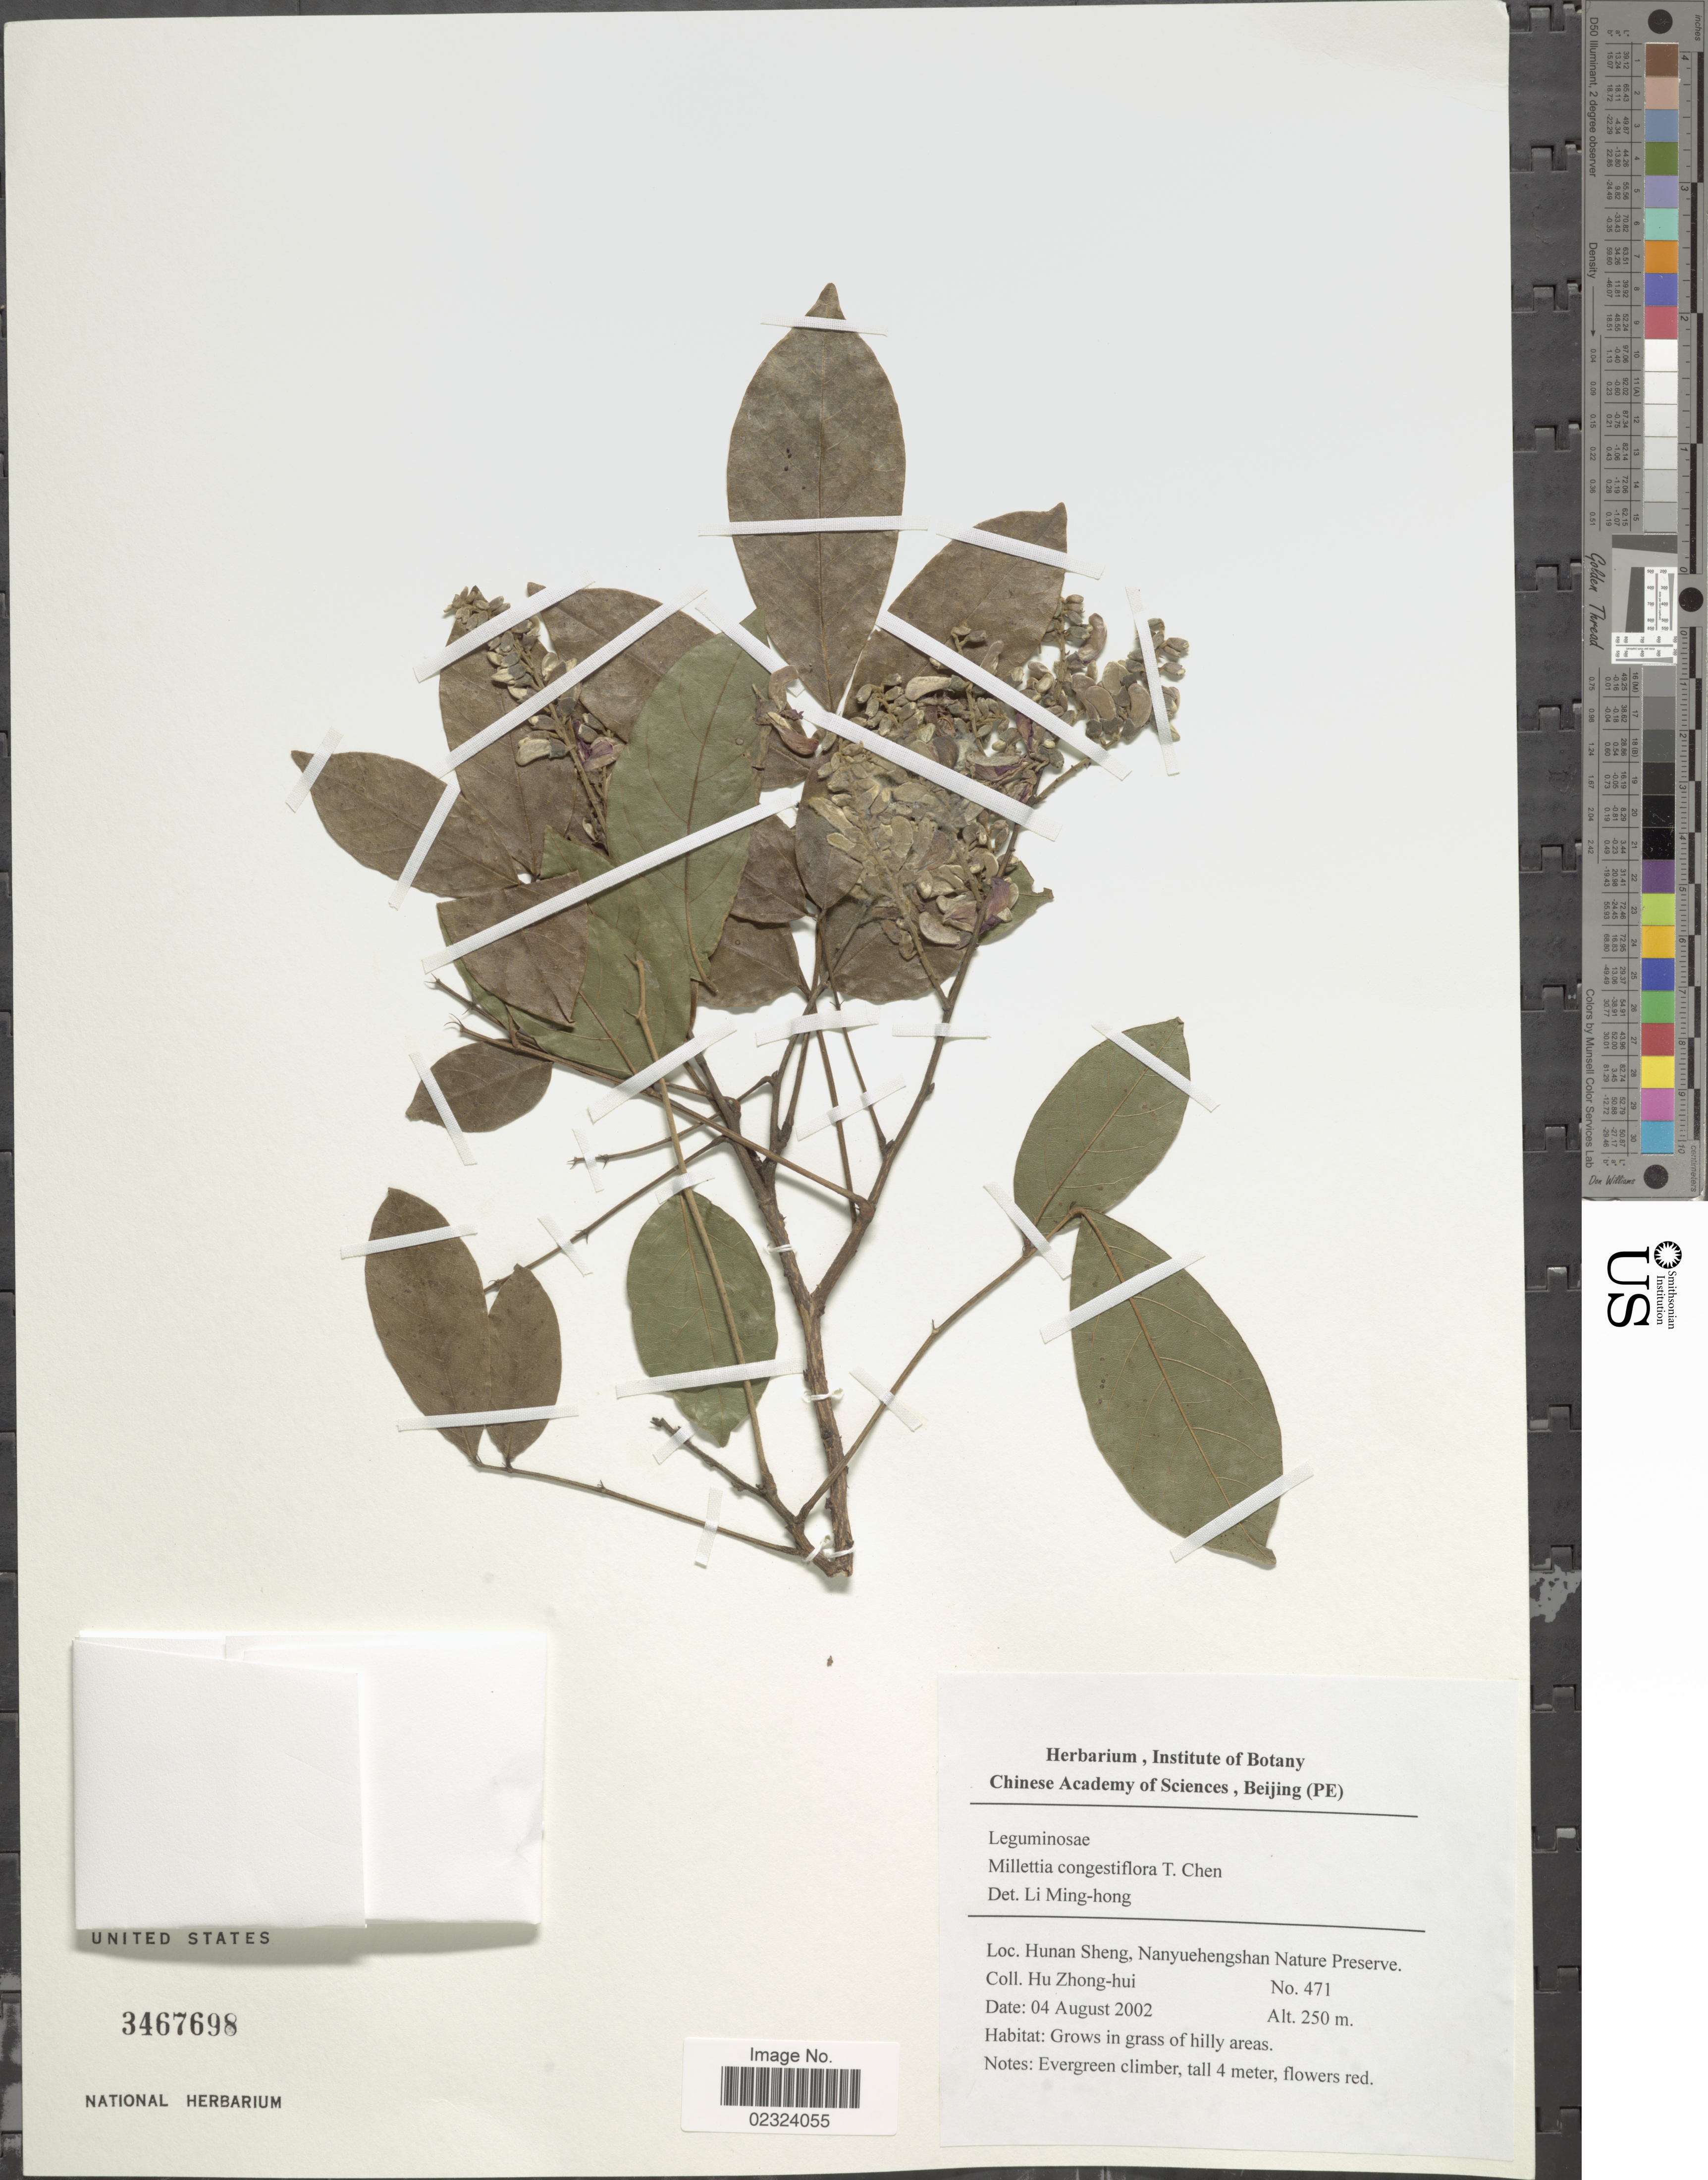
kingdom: Plantae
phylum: Tracheophyta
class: Magnoliopsida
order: Fabales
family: Fabaceae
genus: Millettia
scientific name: Millettia congestiflora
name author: Chen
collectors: Z. H. Hu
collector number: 471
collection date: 2002-08-04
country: China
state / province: Hunan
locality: Hunan Sheng, Nanyuehengshan Nature Preserve.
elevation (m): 250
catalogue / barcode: US 3467698